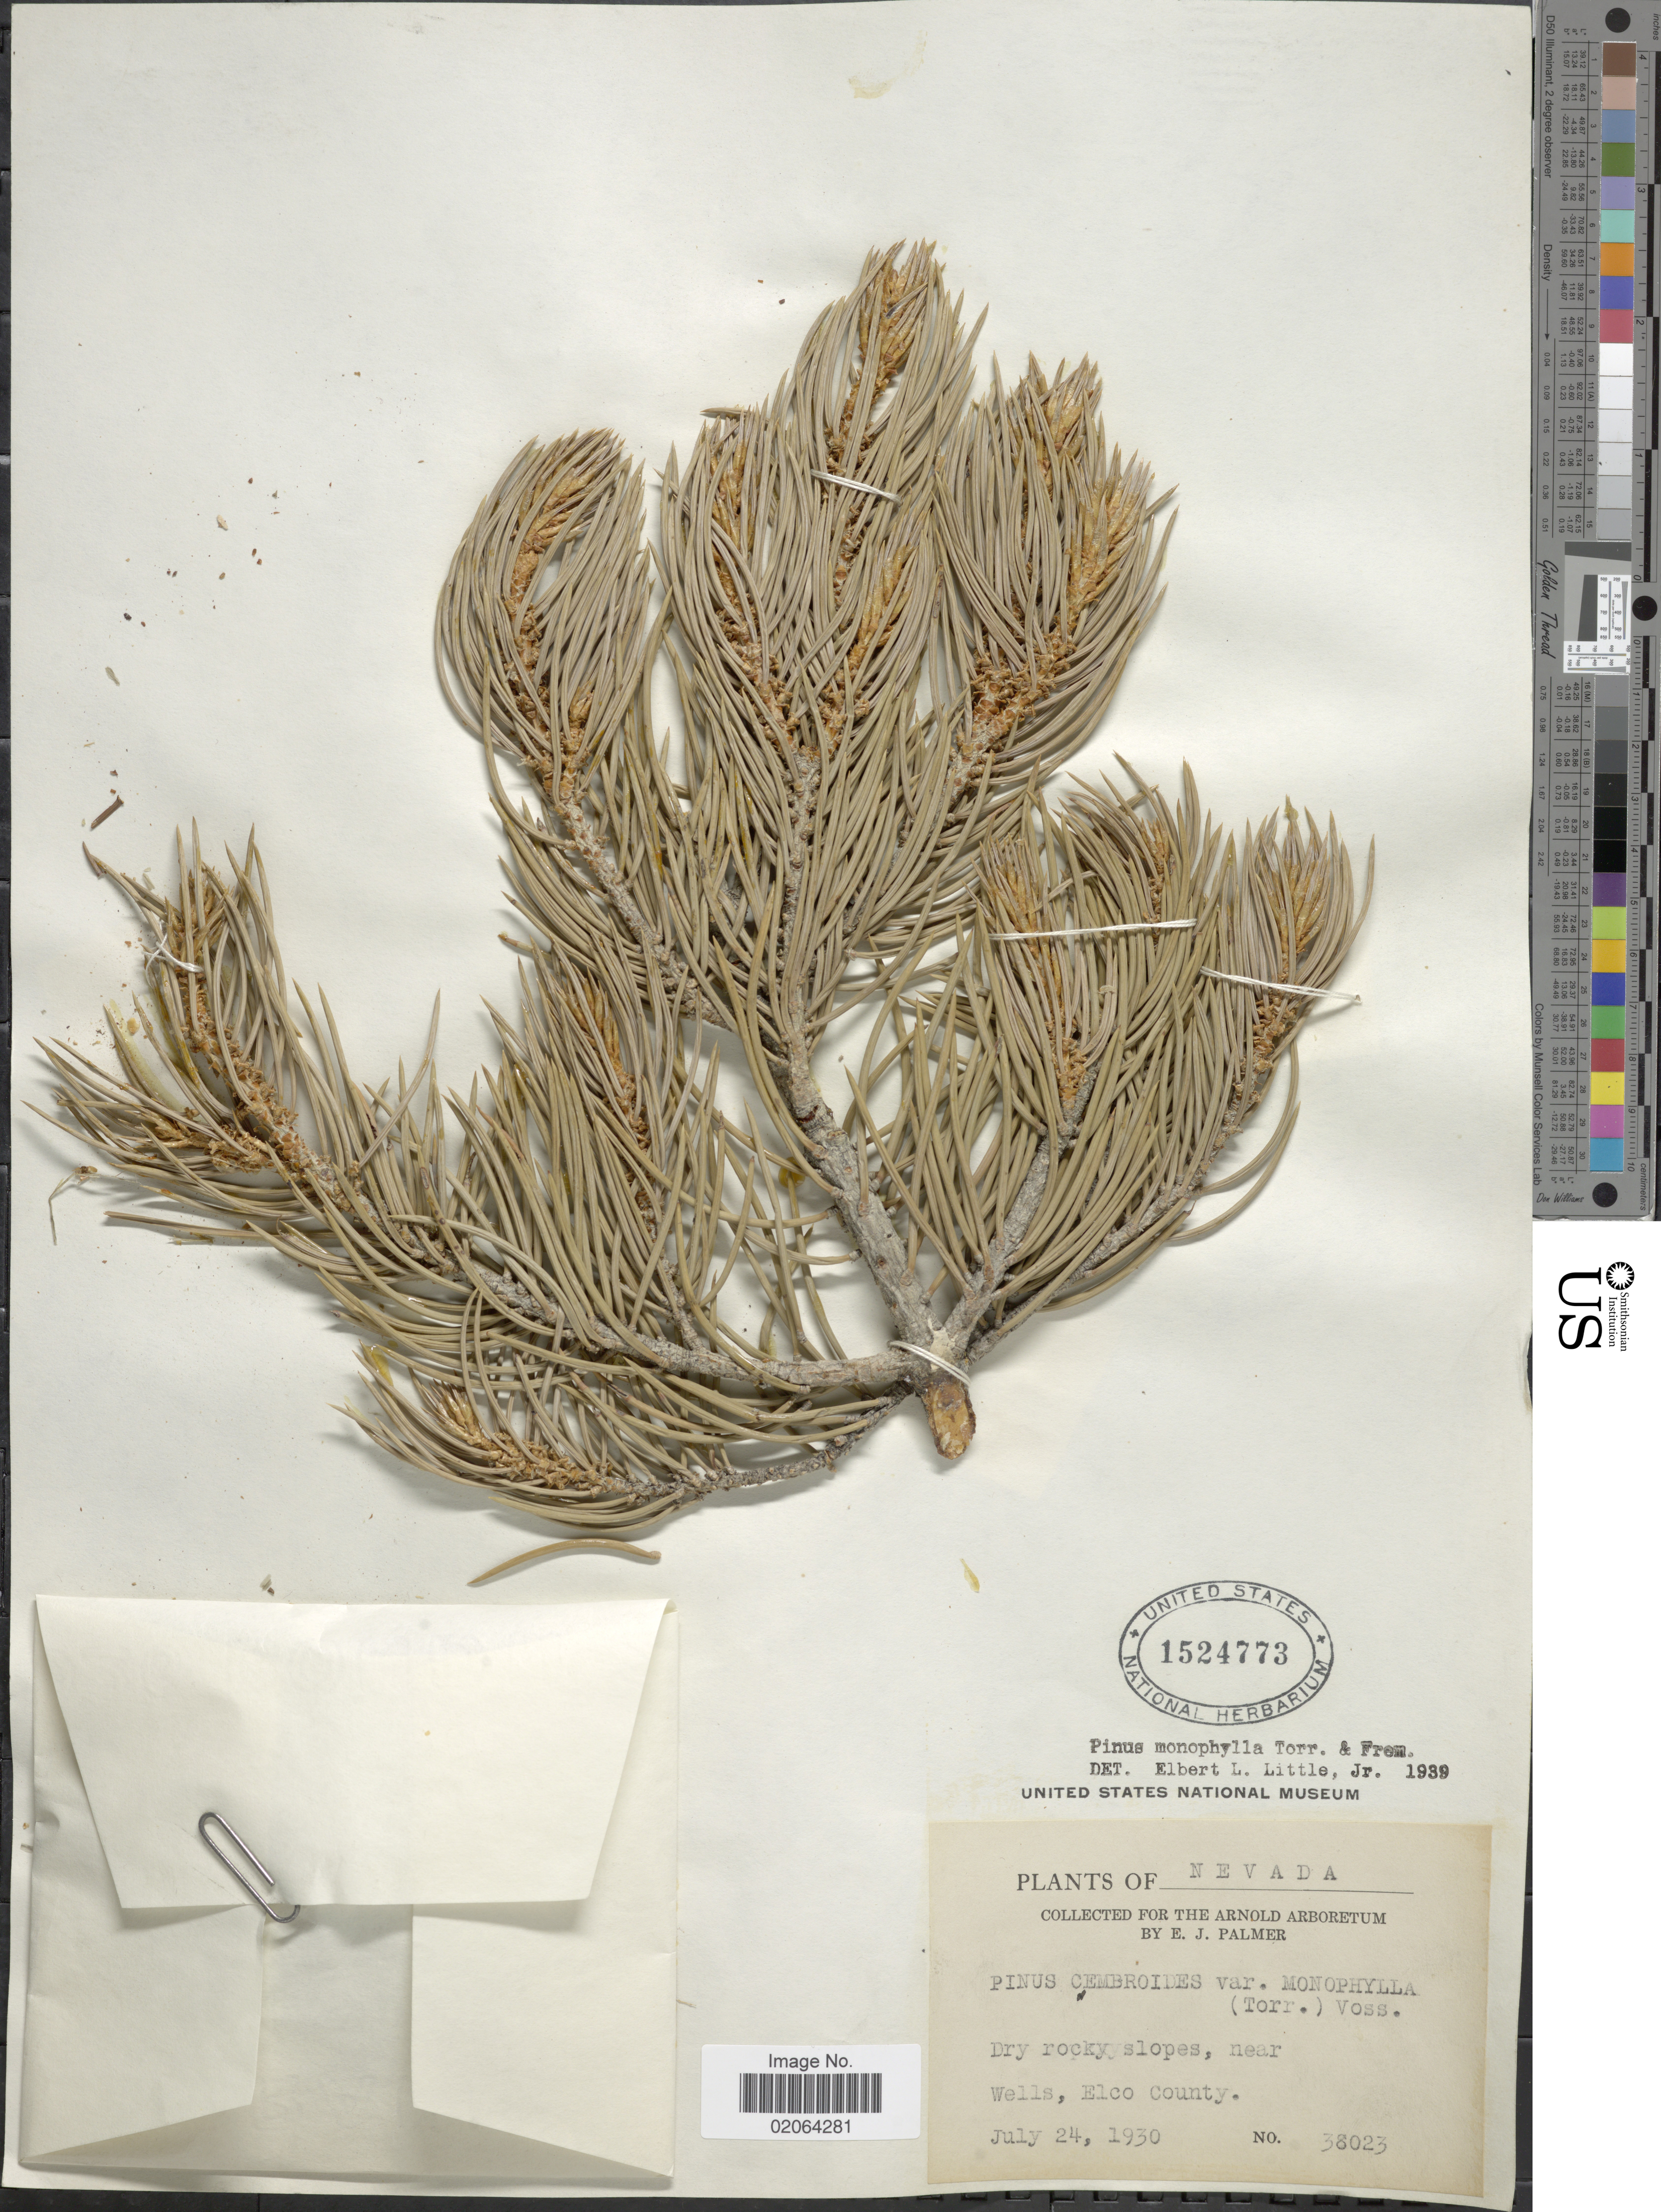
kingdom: Plantae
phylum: Tracheophyta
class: Pinopsida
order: Pinales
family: Pinaceae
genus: Pinus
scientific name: Pinus monophylla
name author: Torr. & Frém.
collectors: E. J. Palmer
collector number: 38023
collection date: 1930-07-24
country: United States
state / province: Nevada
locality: Nevada. Dry rocky slopes, near Wells, Elco County.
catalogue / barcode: US 1524773